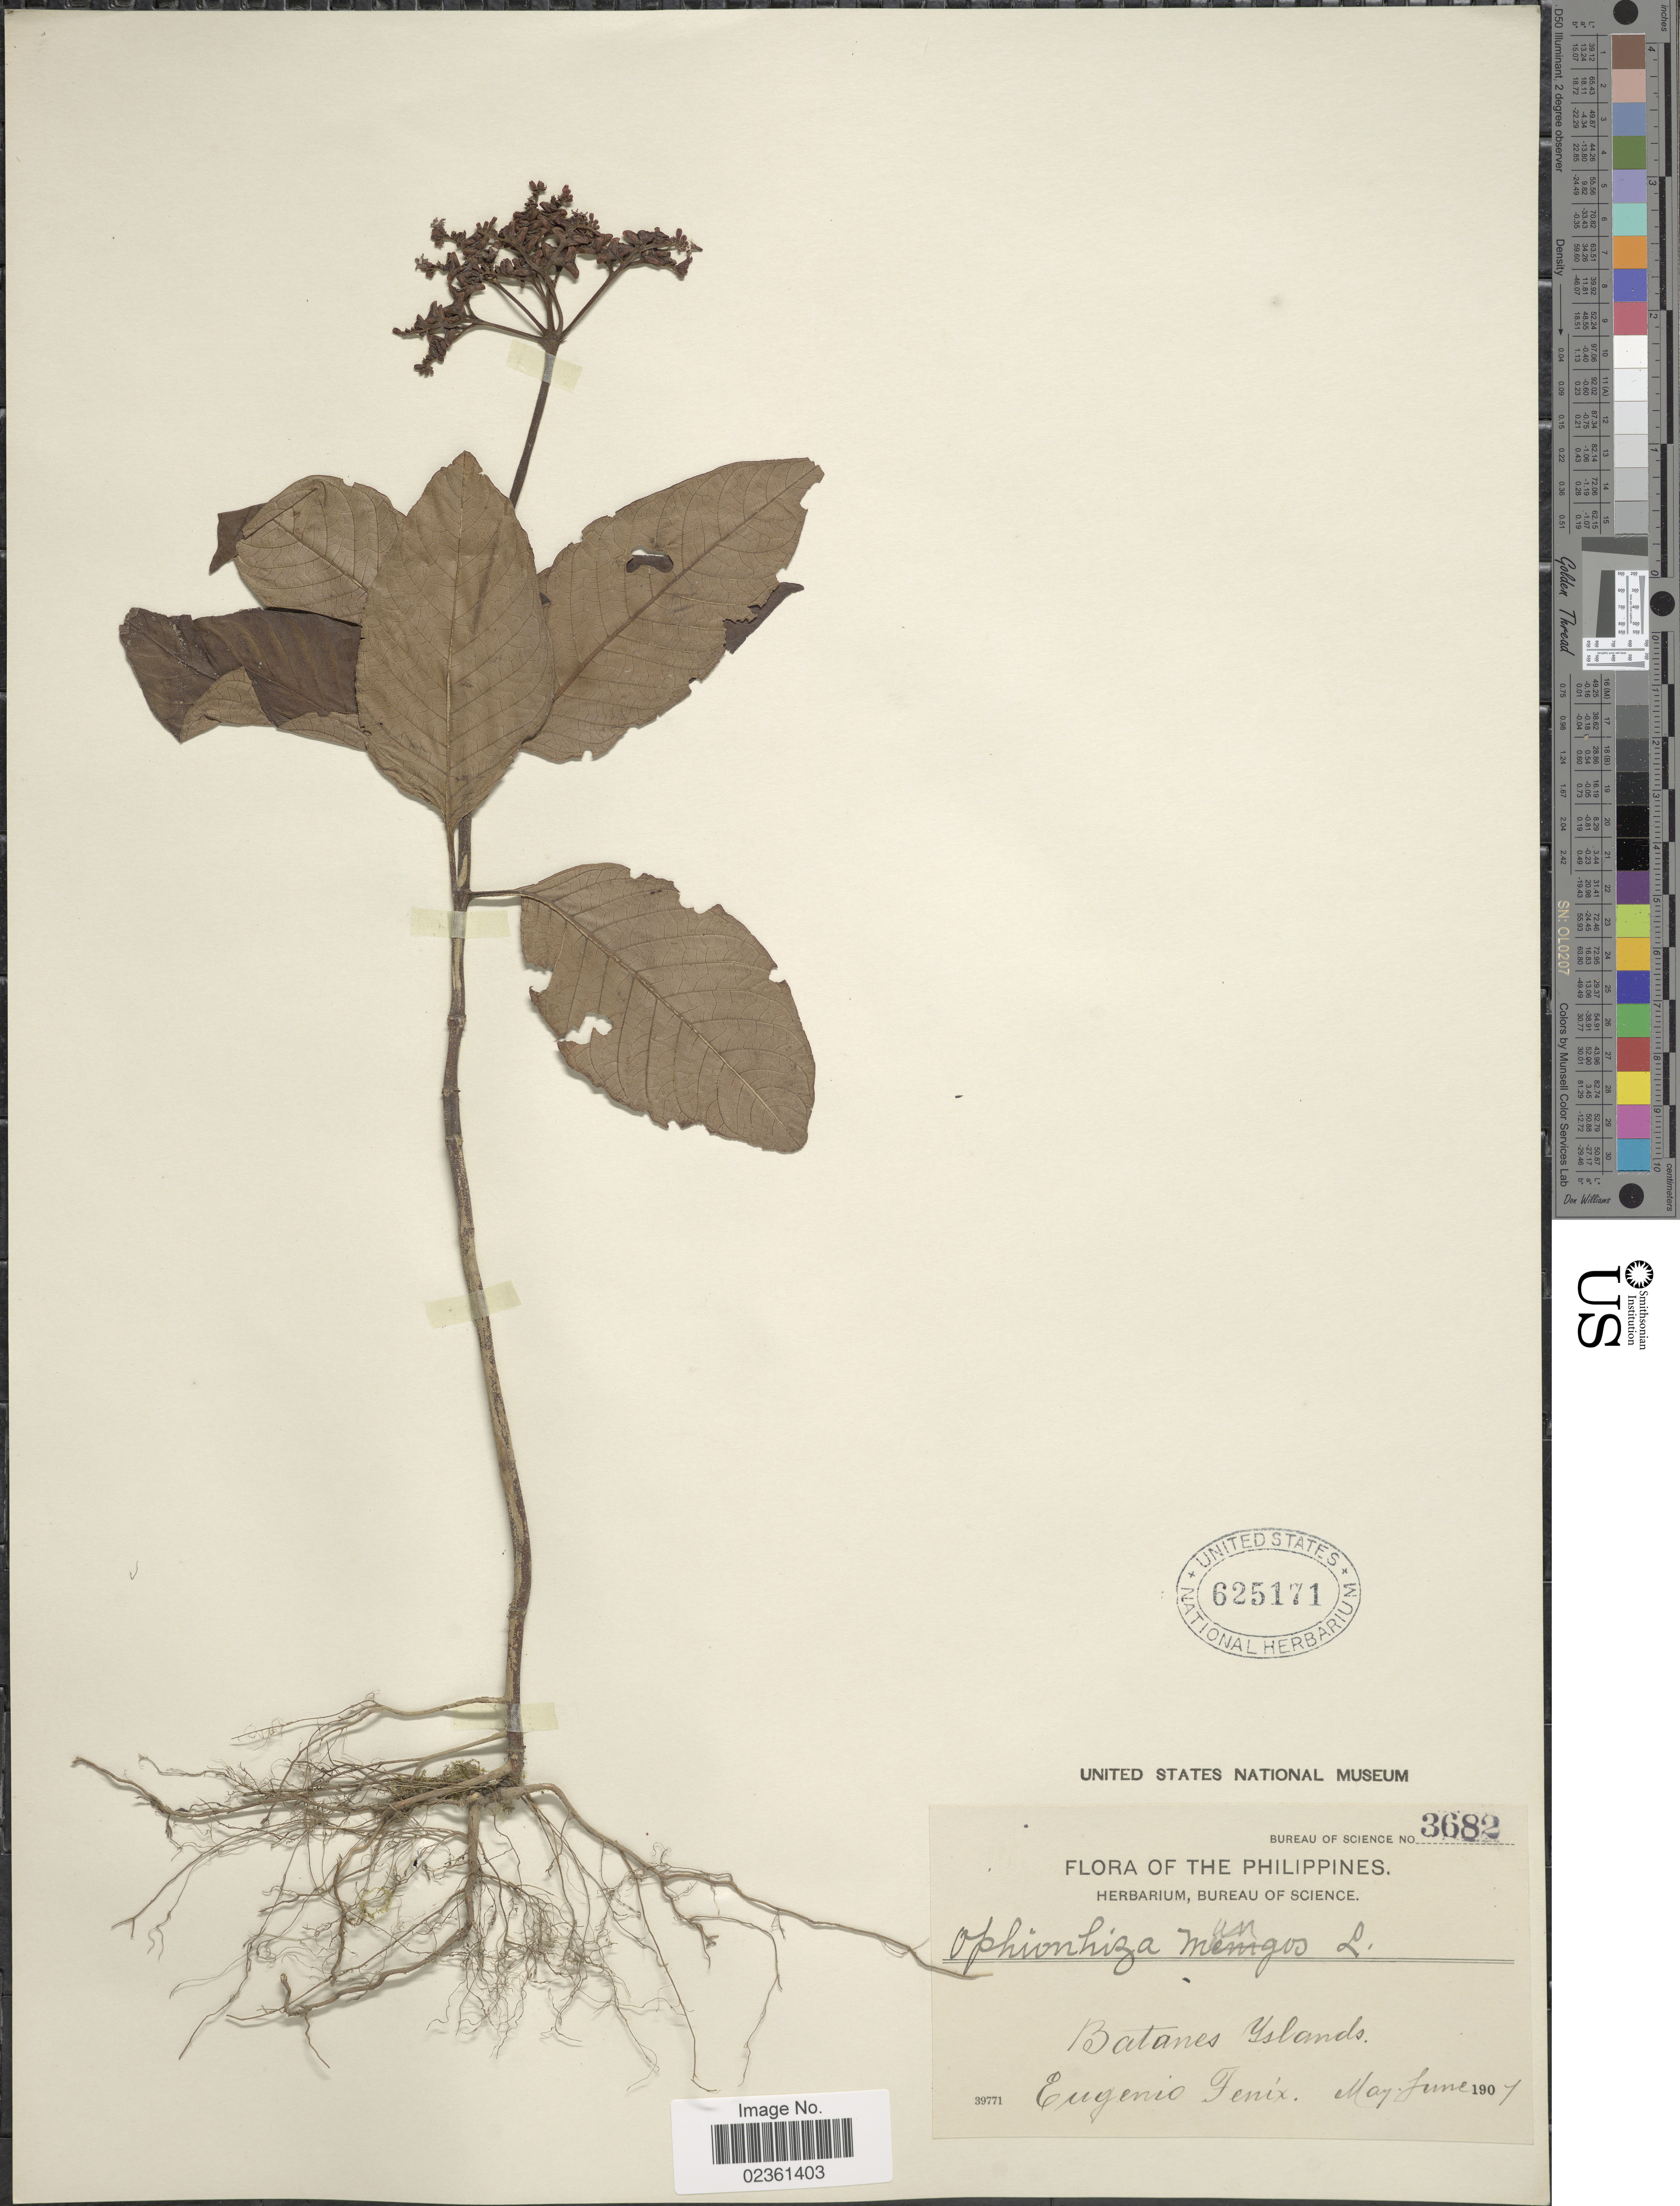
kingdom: Plantae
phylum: Tracheophyta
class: Magnoliopsida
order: Gentianales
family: Rubiaceae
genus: Ophiorrhiza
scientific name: Ophiorrhiza mungos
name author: L.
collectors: E. Fénix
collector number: Bueau of Science 3682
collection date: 1907-05/1907-06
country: Philippines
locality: Batanes Islands.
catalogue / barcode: US 625171